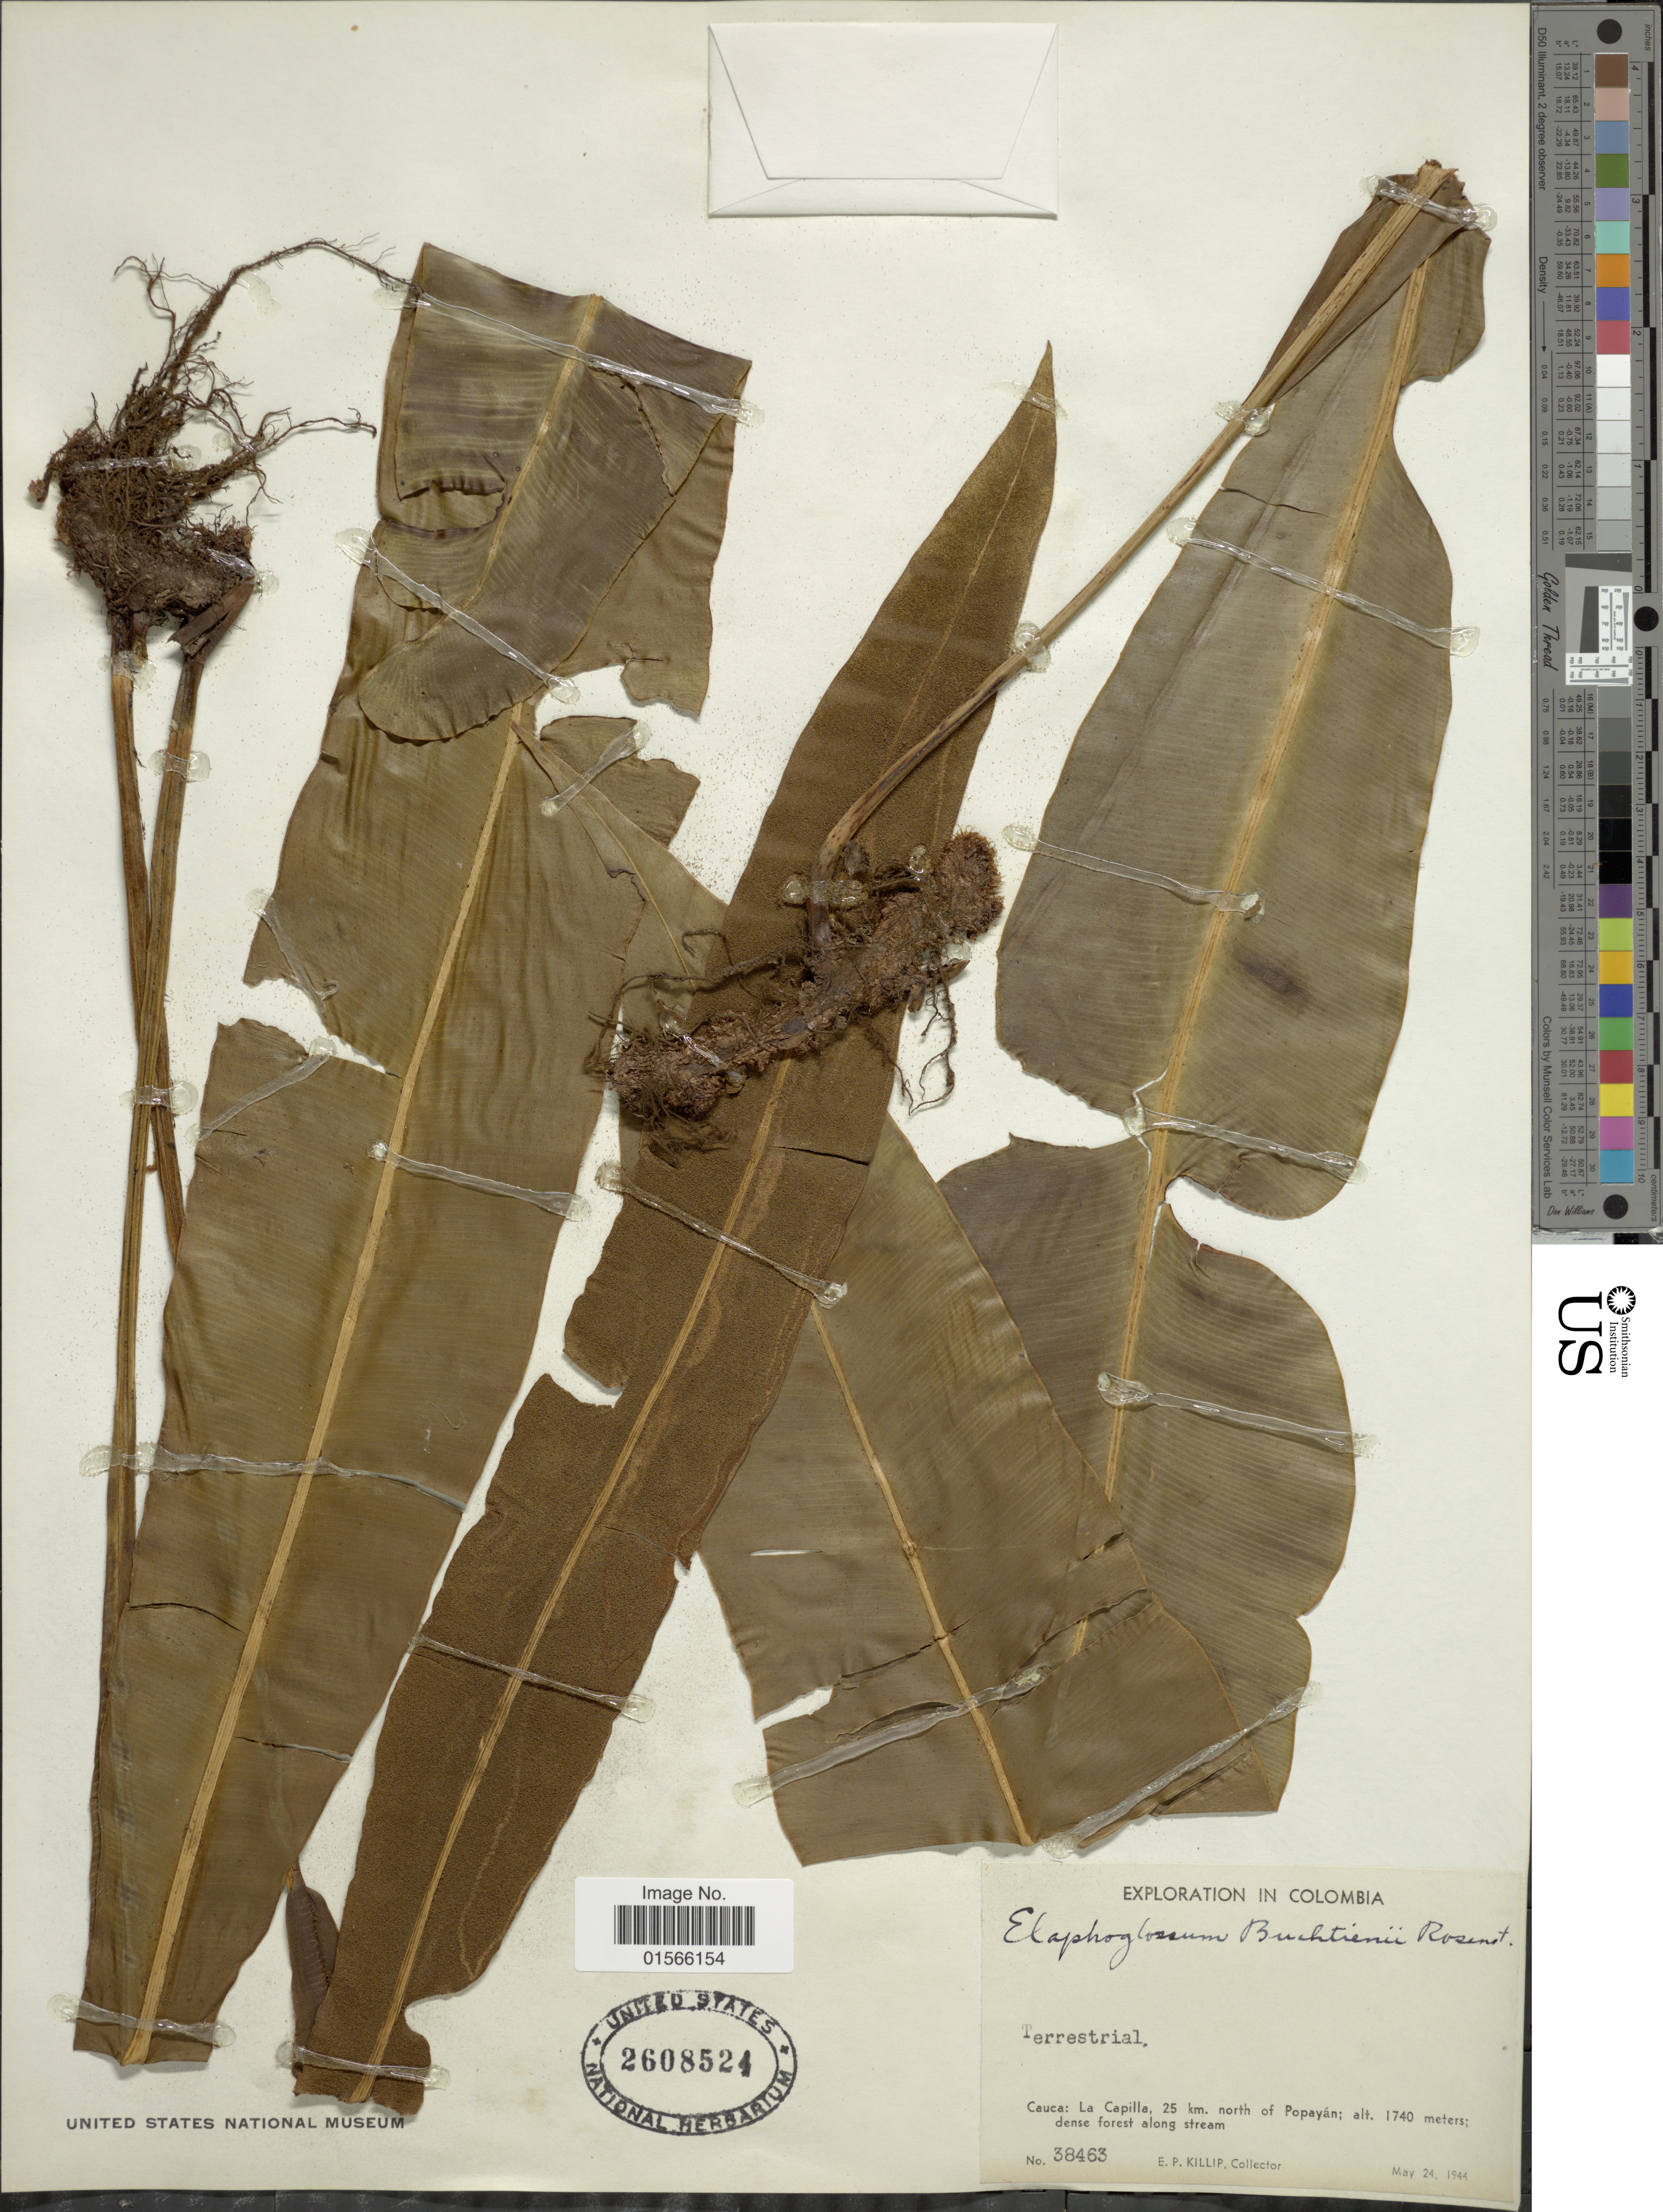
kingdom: Plantae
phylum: Tracheophyta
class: Polypodiopsida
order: Polypodiales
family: Dryopteridaceae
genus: Elaphoglossum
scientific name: Elaphoglossum buchtienii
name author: Rosenst.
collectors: E. P. Killip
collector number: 38463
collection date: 1944-05-24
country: Colombia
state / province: Cauca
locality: La Capilla, 25 km. north of Popayán, dense forest along stream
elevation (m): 1740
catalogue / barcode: US 2608524